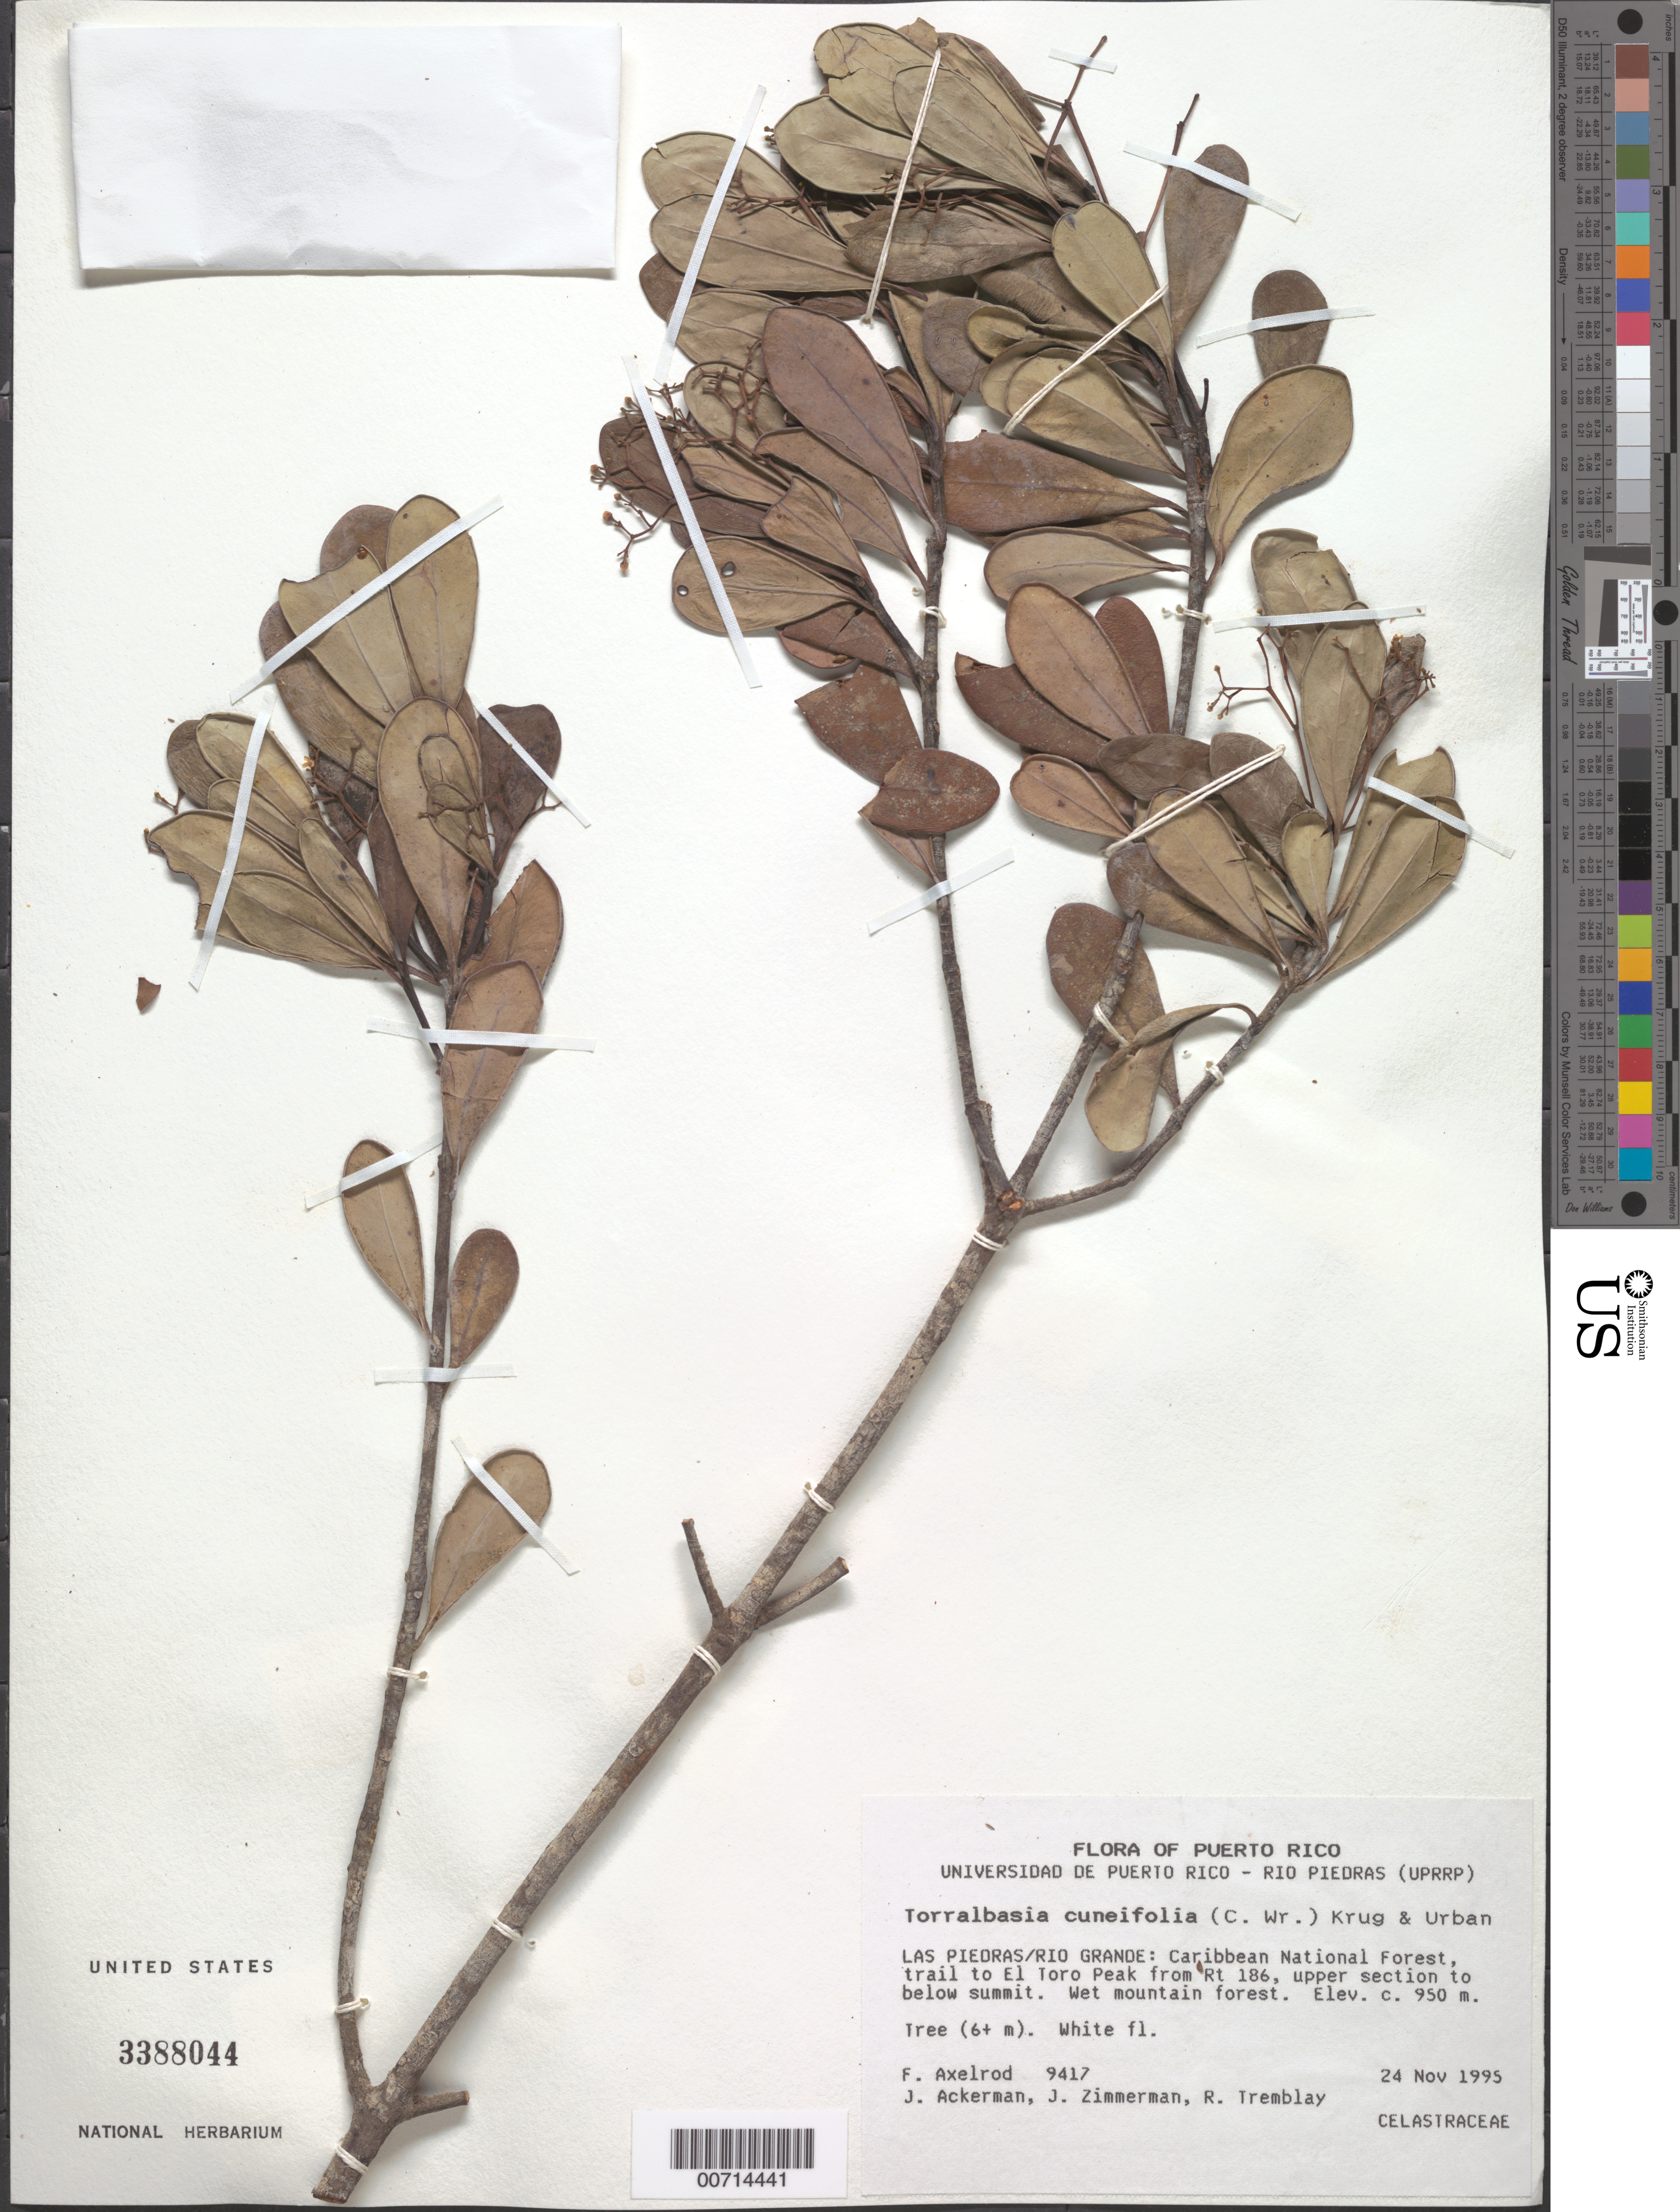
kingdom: Plantae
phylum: Tracheophyta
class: Magnoliopsida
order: Celastrales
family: Celastraceae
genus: Torralbasia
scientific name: Torralbasia cuneifolia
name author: (C. Wright ex Griseb.) Krug & Urb.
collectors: F. S. Axelrod, J. Ackerman, J. Zimmerman & R. L. Tremblay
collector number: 9417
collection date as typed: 24 Nov 1995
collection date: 1995-11-24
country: Puerto Rico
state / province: Río Grande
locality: Las Piedras/Rio Grande: Carib. Natl. Forest, trail to El Toro Peak from rte 186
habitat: Upper section to below summit, El Toro Peak Trail; wet mountain forest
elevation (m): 950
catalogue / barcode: US 3388044